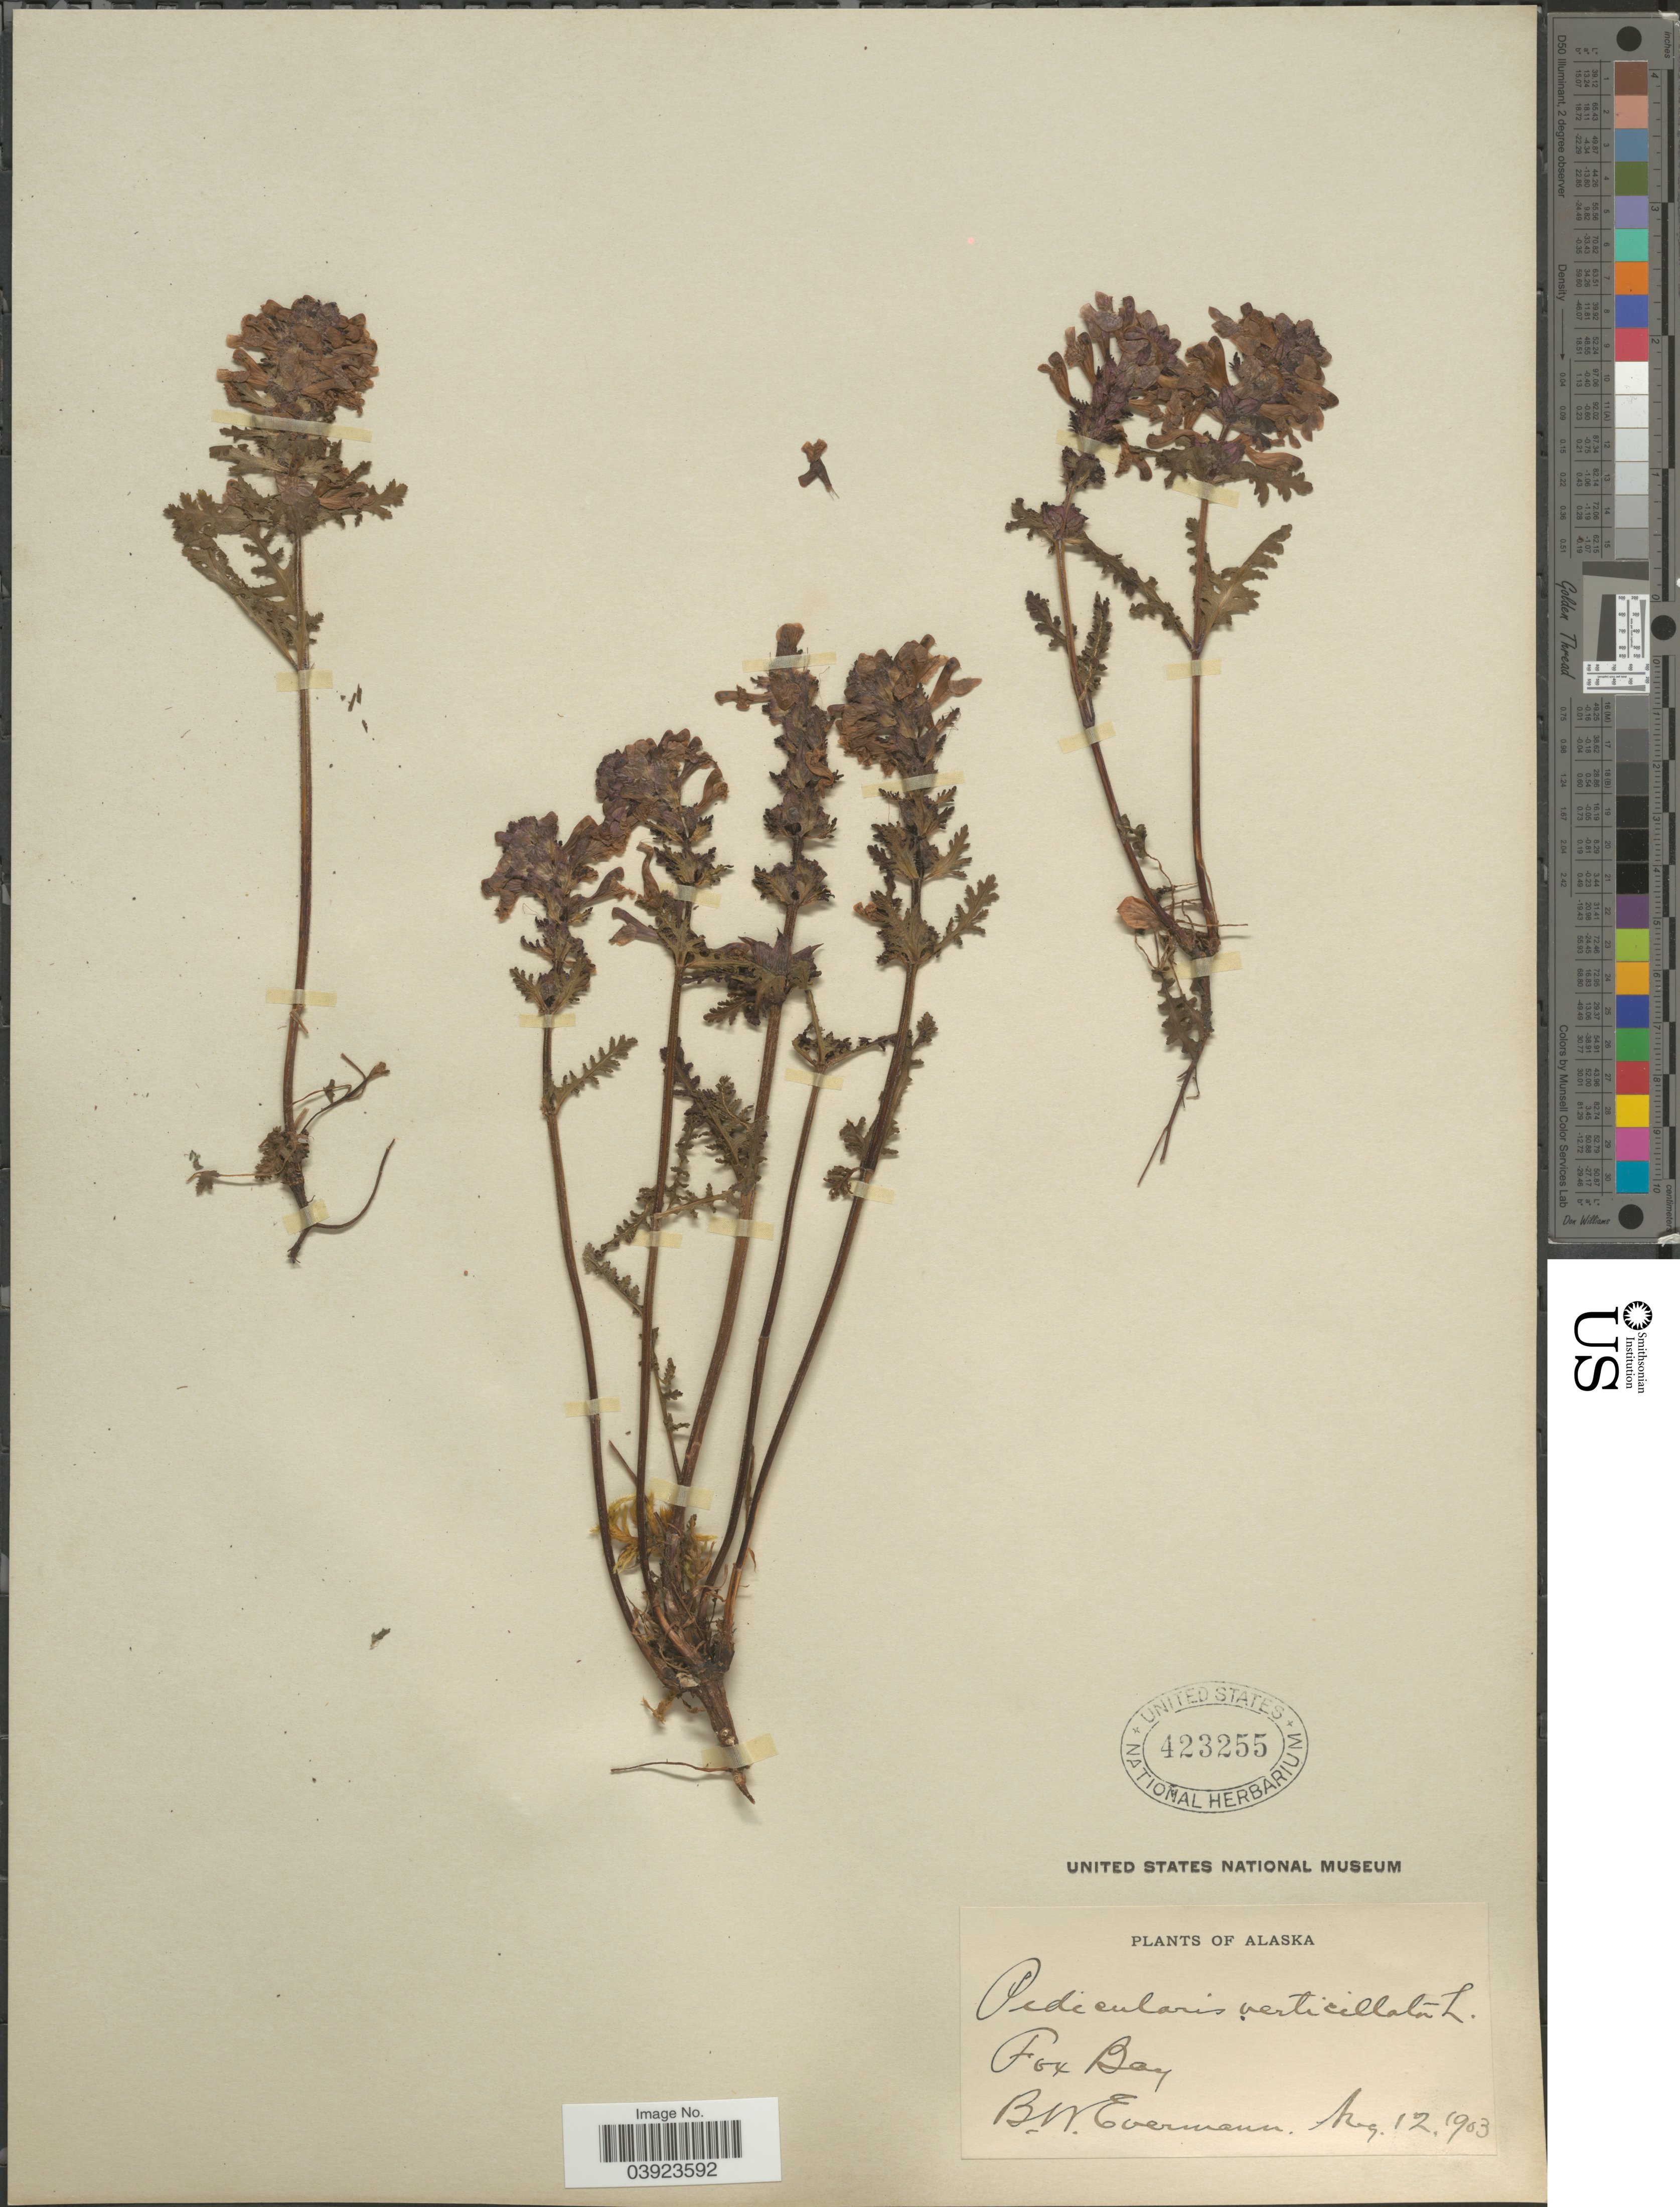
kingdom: Plantae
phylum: Tracheophyta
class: Magnoliopsida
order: Lamiales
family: Orobanchaceae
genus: Pedicularis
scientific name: Pedicularis verticillata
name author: L.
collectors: B. W. Evermann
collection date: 1903-08-12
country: United States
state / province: Alaska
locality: Fox Bay.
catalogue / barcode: US 423255